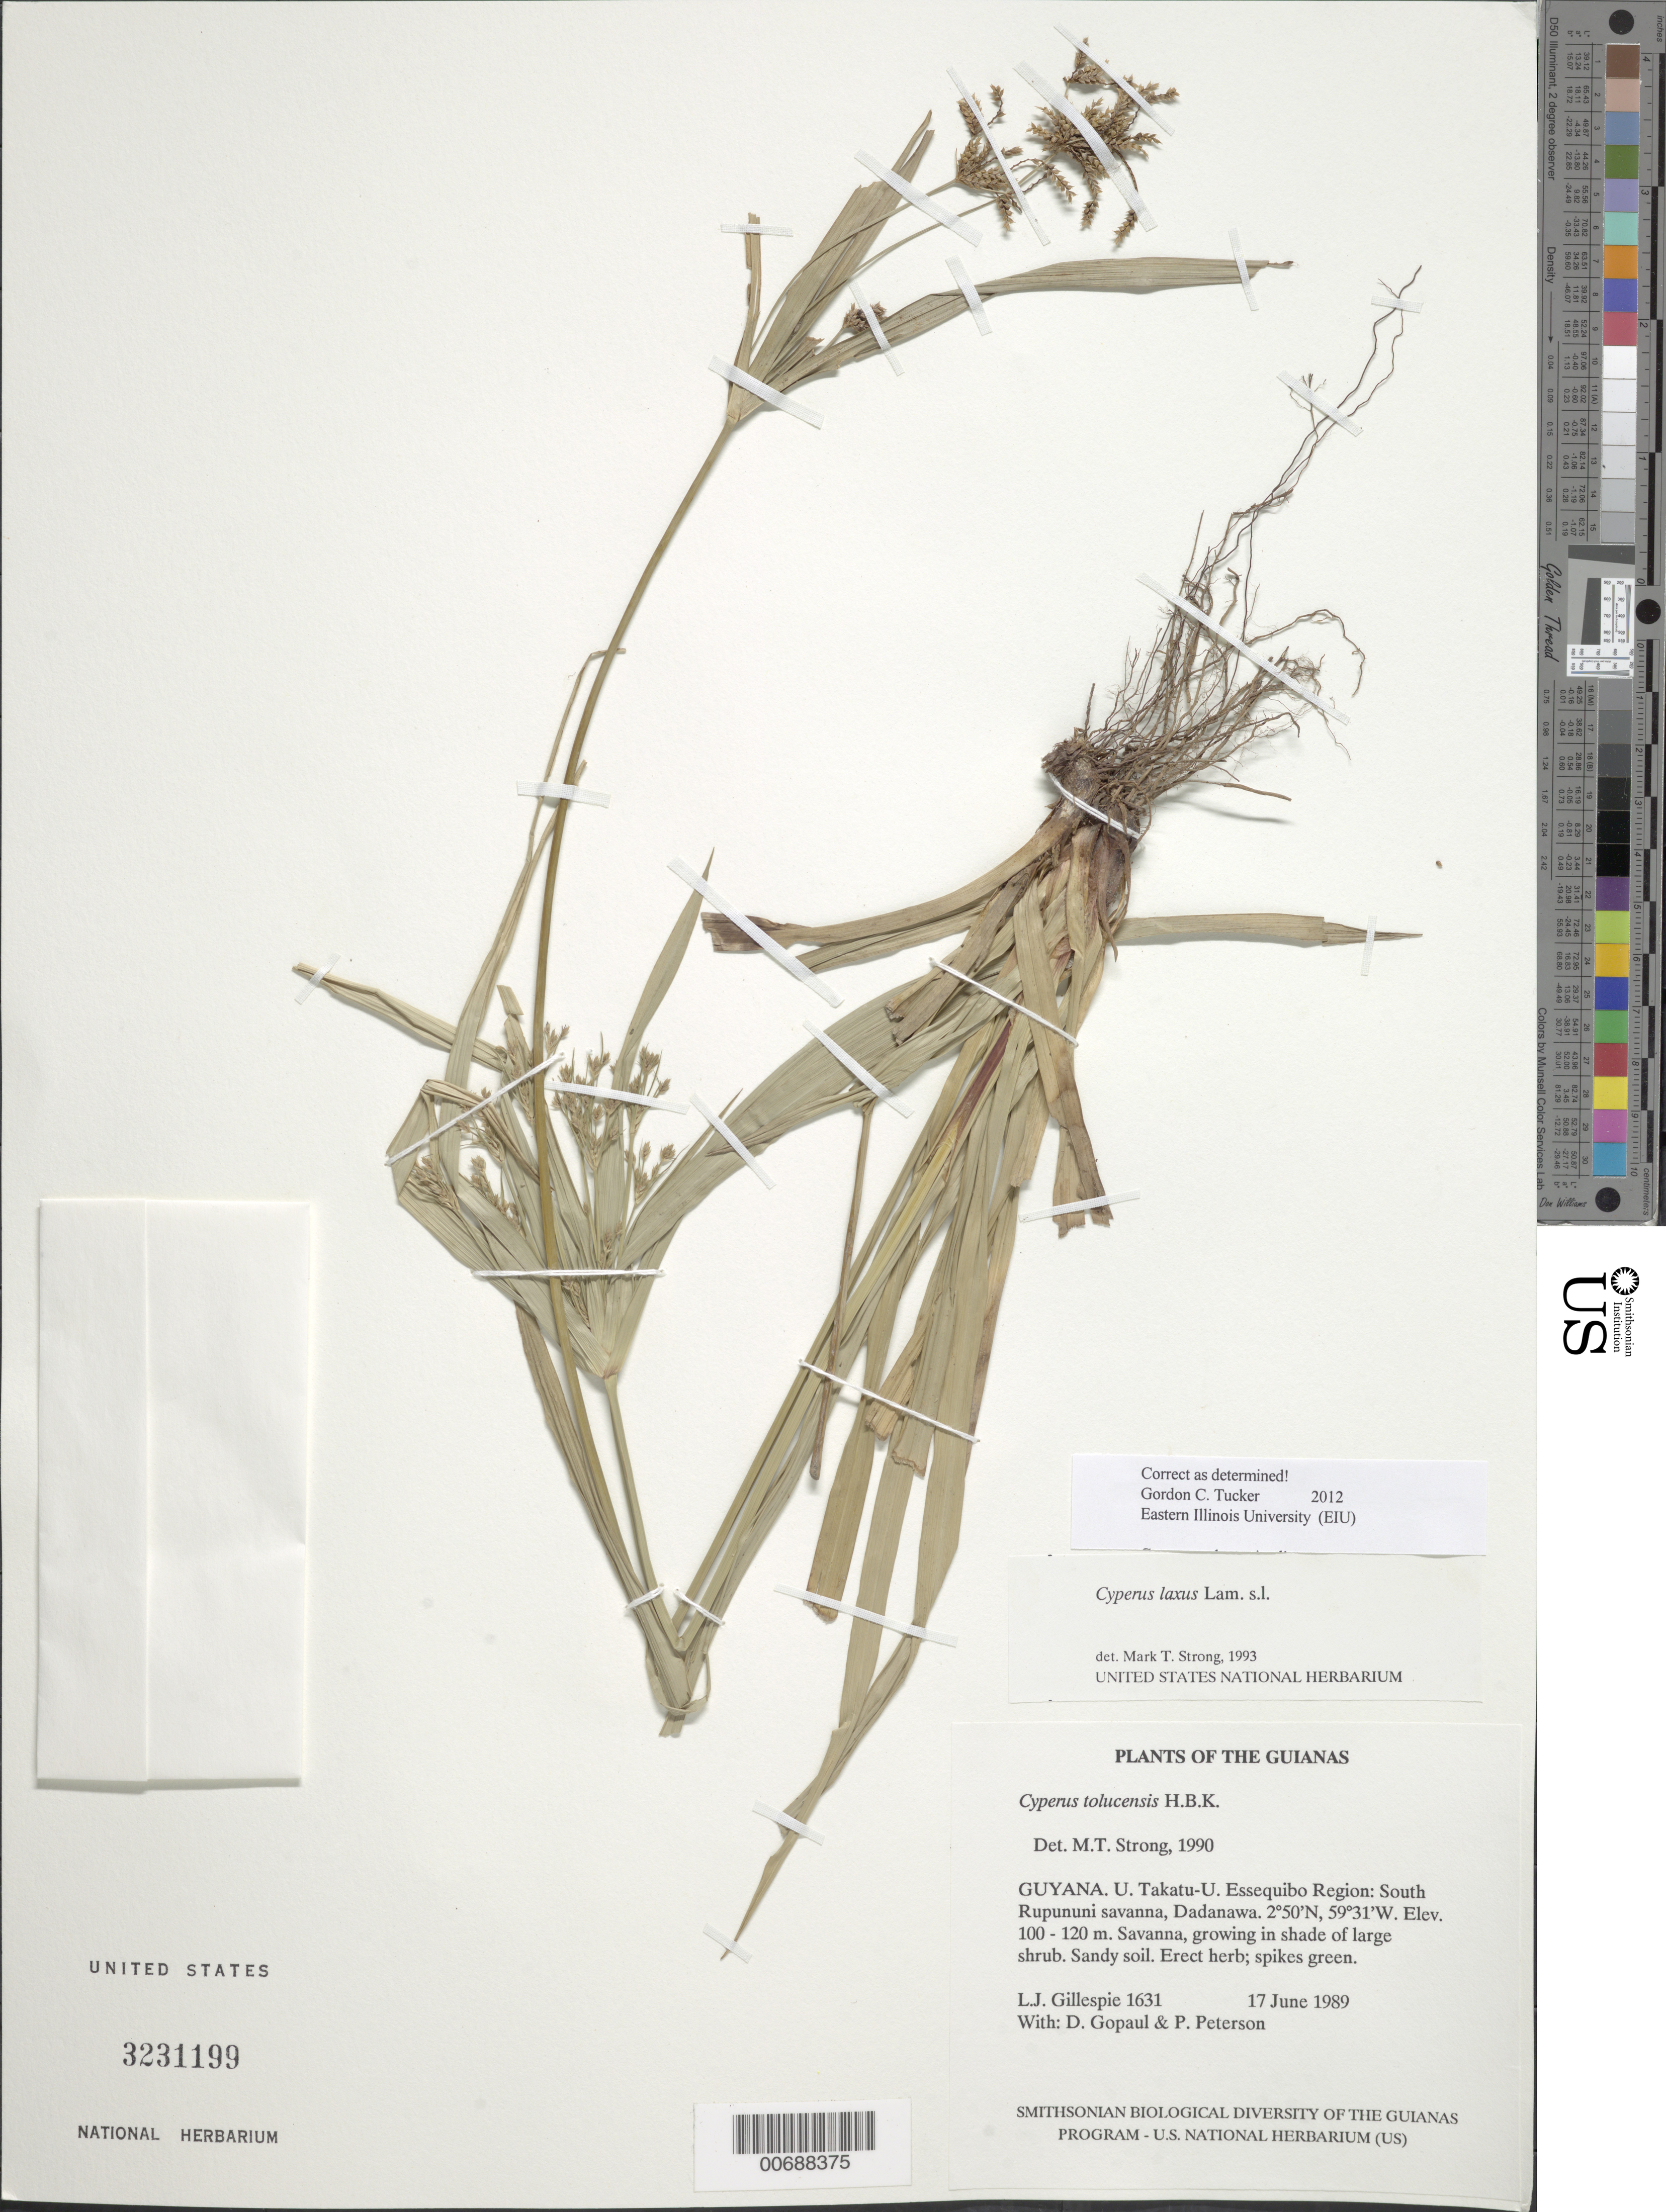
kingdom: Plantae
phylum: Tracheophyta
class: Liliopsida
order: Poales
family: Cyperaceae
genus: Cyperus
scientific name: Cyperus laxus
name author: Lam.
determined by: Tucker, G. C.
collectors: L. J. Gillespie, D. Gopaul & P. M. Peterson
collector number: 1631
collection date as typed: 17 June 1989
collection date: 1989-06-17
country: Guyana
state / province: U. Takutu-U. Essequibo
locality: South Rupununi savanna, Dadanawa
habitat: Savanna, growing in shade of large shrub. Sandy soil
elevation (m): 100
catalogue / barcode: US 3231199